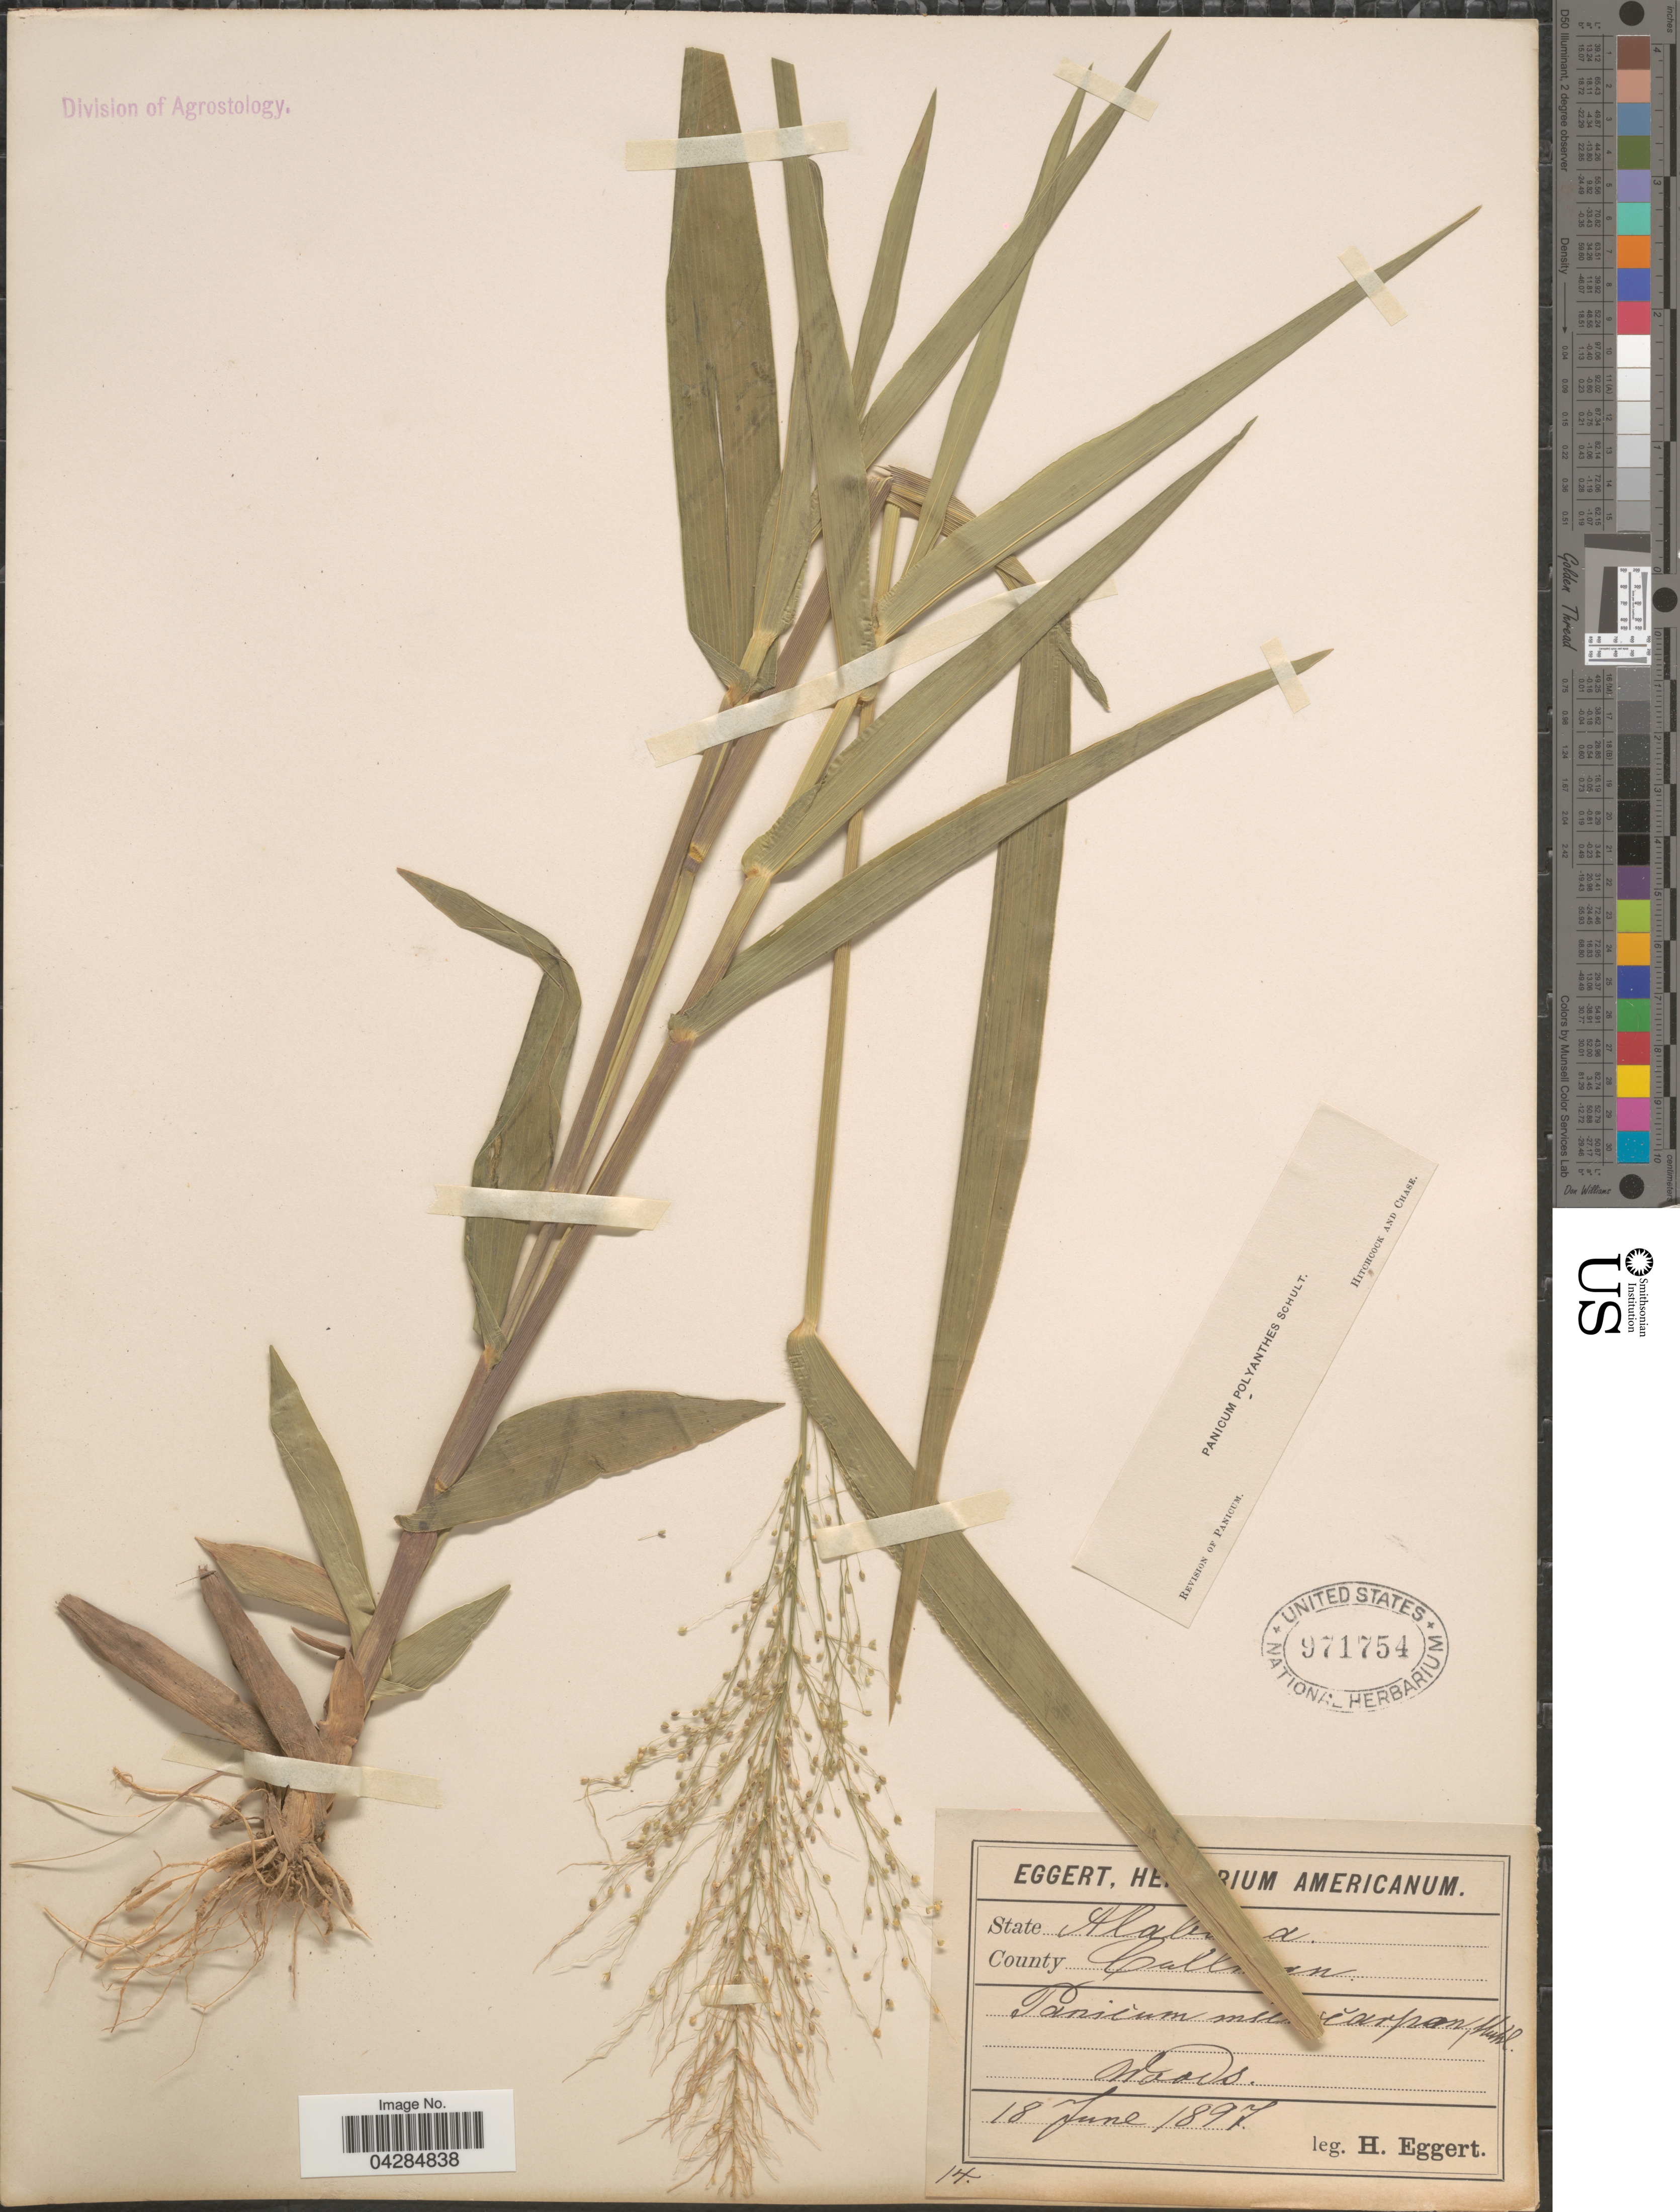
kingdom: Plantae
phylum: Tracheophyta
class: Liliopsida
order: Poales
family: Poaceae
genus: Dichanthelium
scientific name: Dichanthelium polyanthes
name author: (Schult.) Mohlenbr.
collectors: H. Eggert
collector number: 14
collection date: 1897-06-18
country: United States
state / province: Alabama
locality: County Cullman. Woods.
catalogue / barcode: US 971754